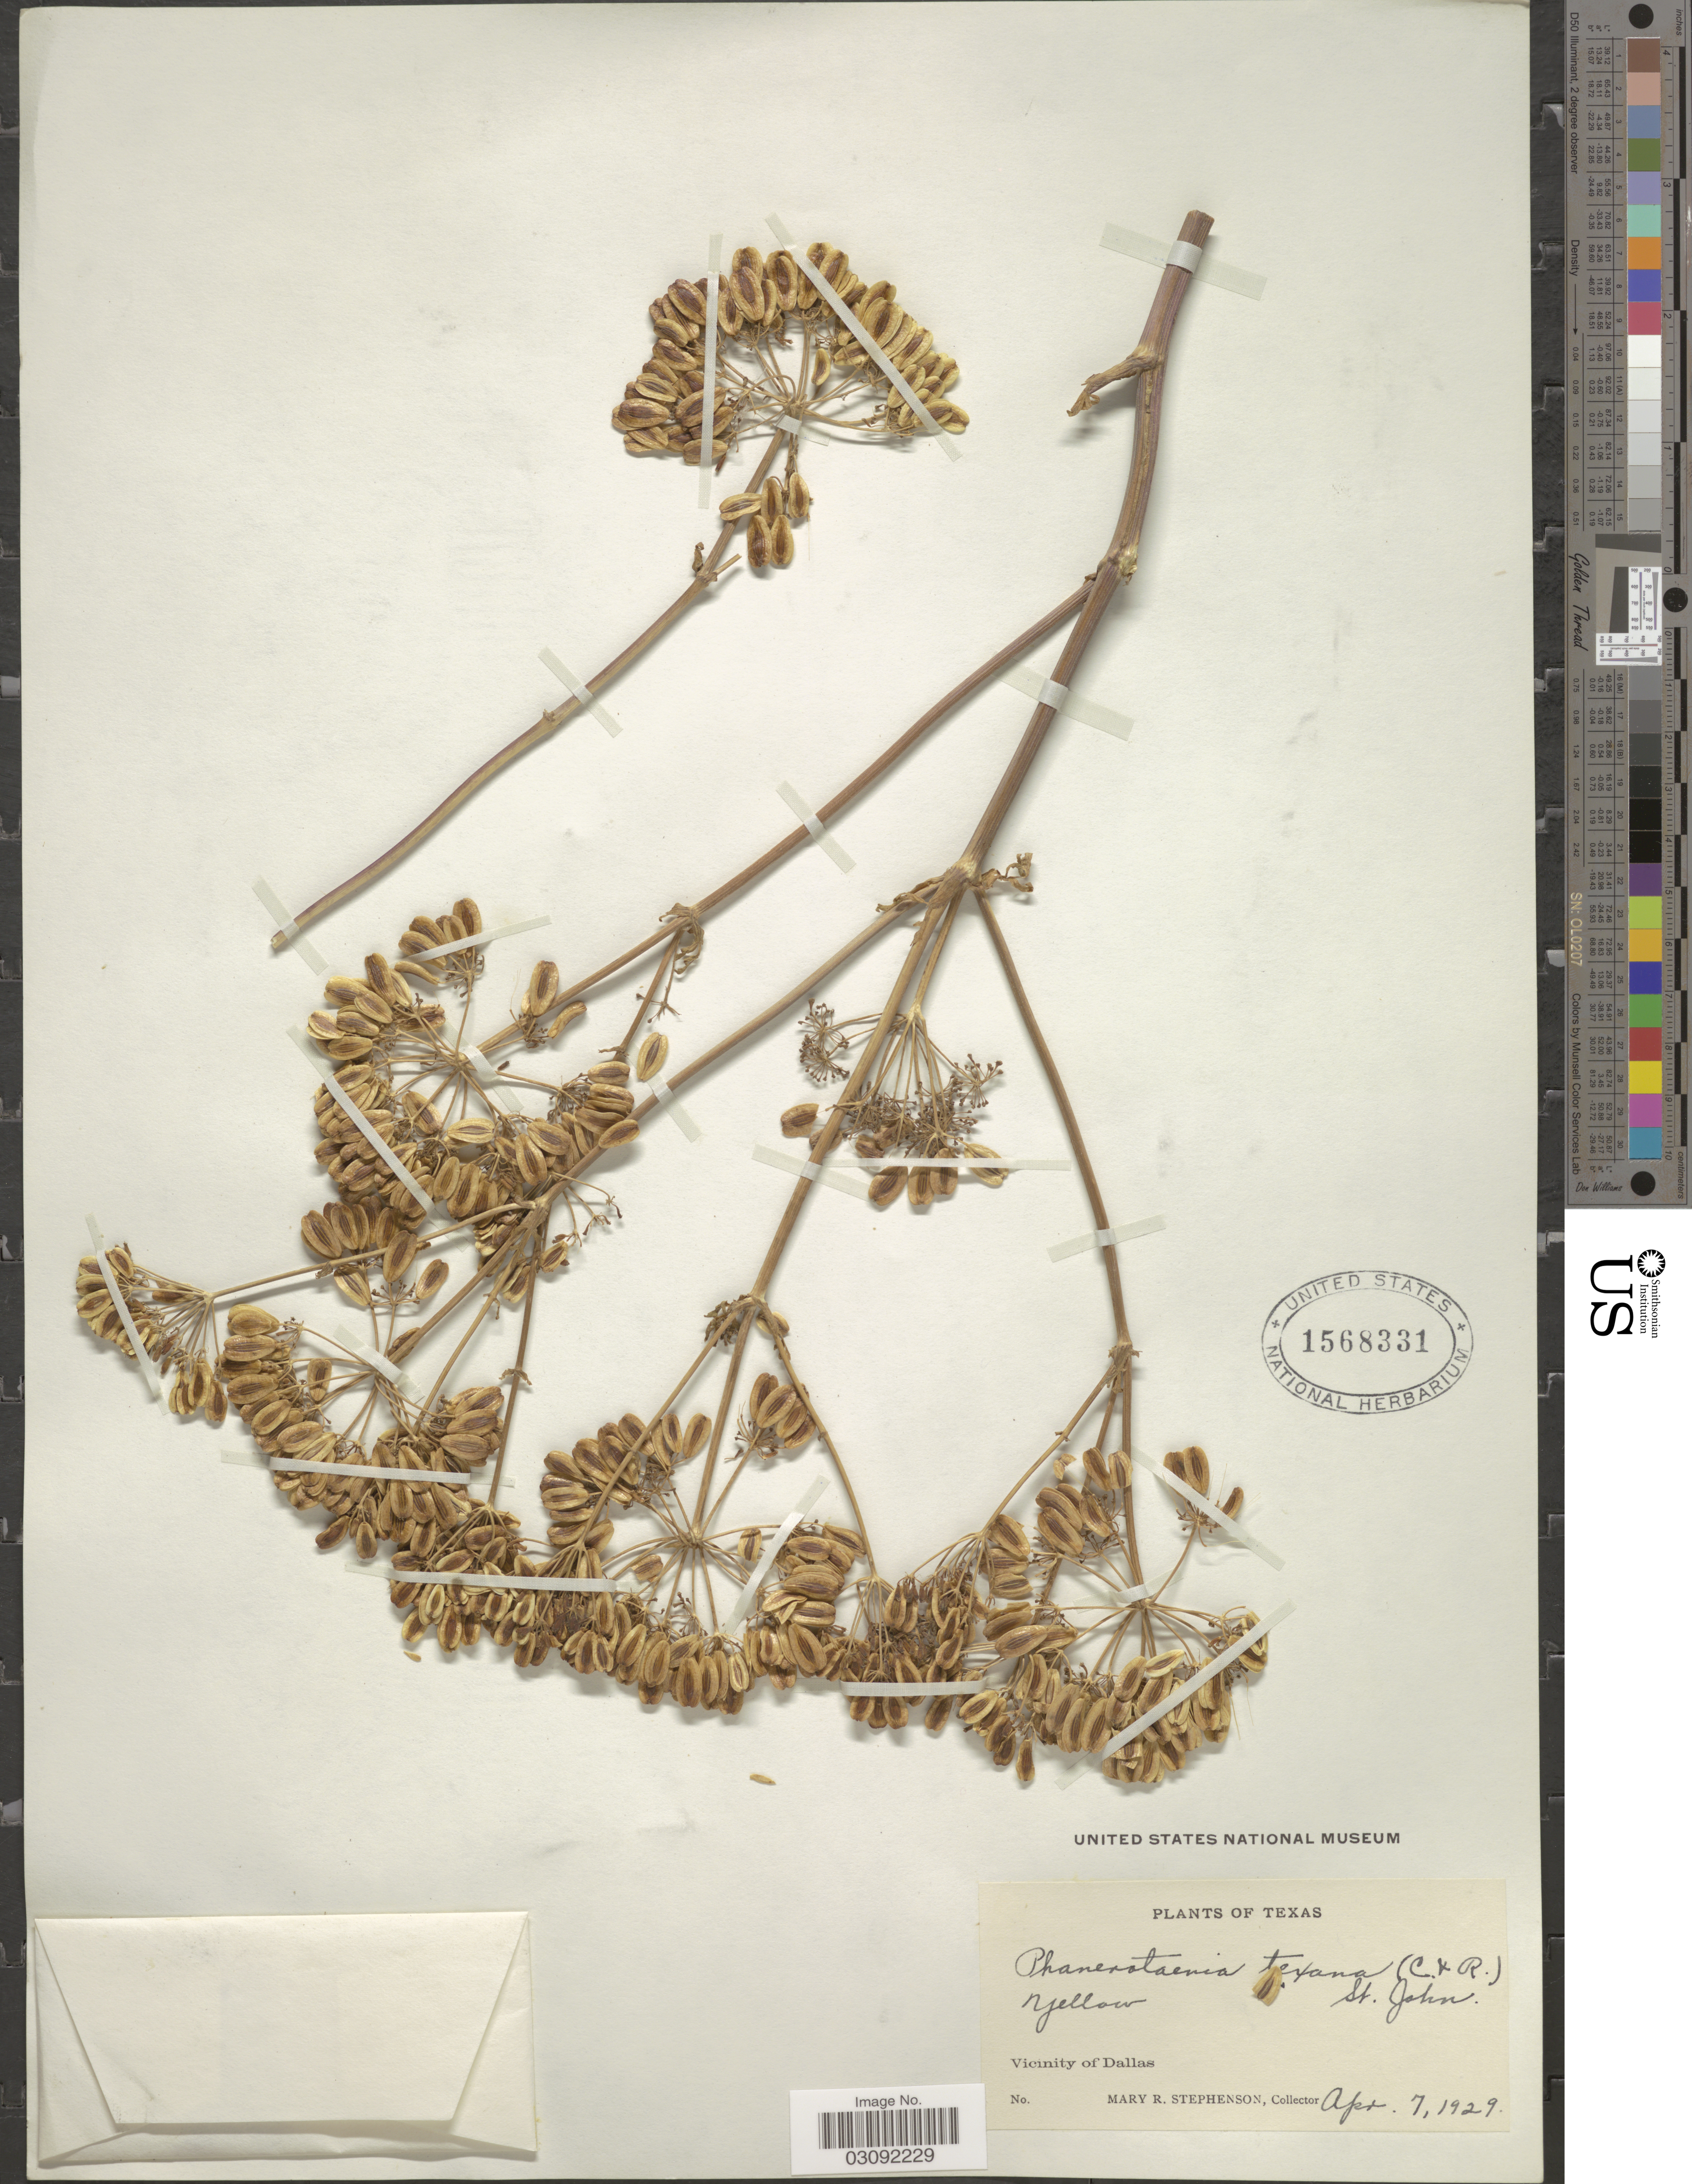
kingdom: Plantae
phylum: Tracheophyta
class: Magnoliopsida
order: Apiales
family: Apiaceae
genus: Polytaenia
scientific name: Polytaenia texana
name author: (J.M. Coult. & Rose) Mathias & Constance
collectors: M. Stephenson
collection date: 1929-04-07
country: United States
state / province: Texas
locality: Vicinity of Dallas.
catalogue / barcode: US 1568331